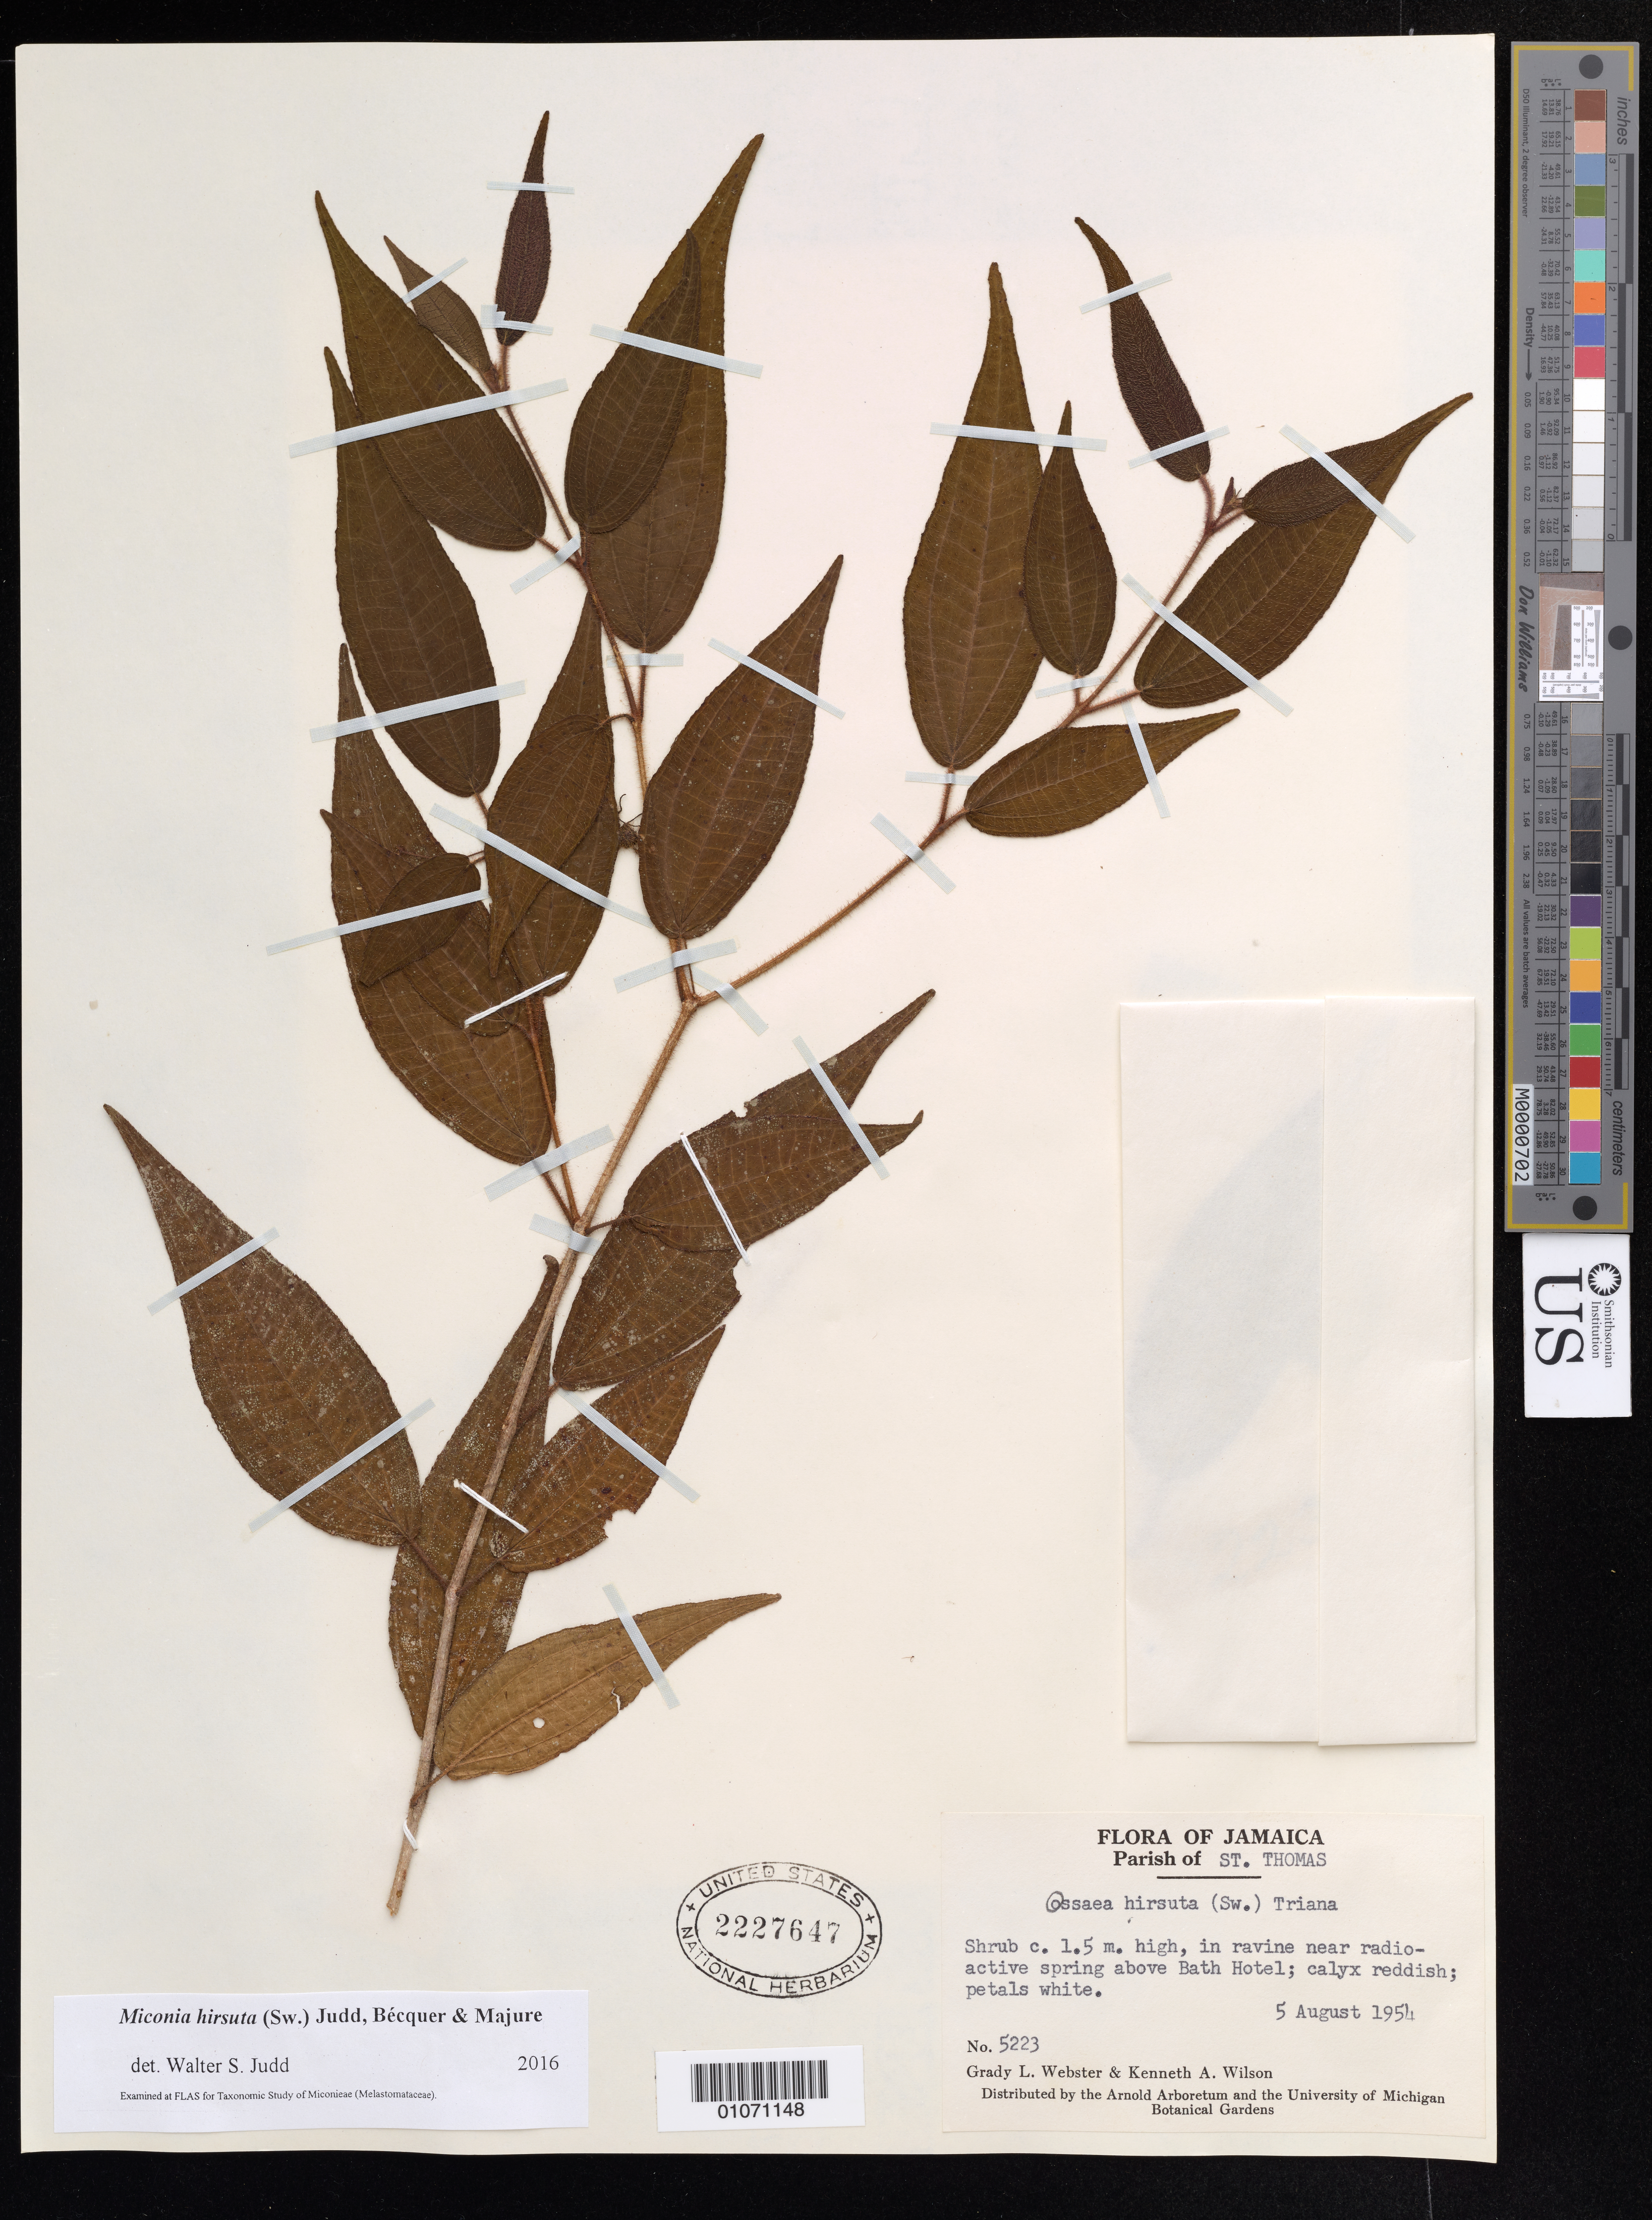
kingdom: Plantae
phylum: Tracheophyta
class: Magnoliopsida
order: Myrtales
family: Melastomataceae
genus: Miconia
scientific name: Miconia hirsuta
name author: (Sw.) Judd et al.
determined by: Judd, Walter S.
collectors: G. L. Webster & K. A. Wilson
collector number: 5223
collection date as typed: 05 Aug 1954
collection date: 1954-08-05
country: Jamaica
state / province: Saint Thomas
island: Jamaica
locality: Bath Hotel, near radioactive spring above hotel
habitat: In ravine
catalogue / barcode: US 2227647